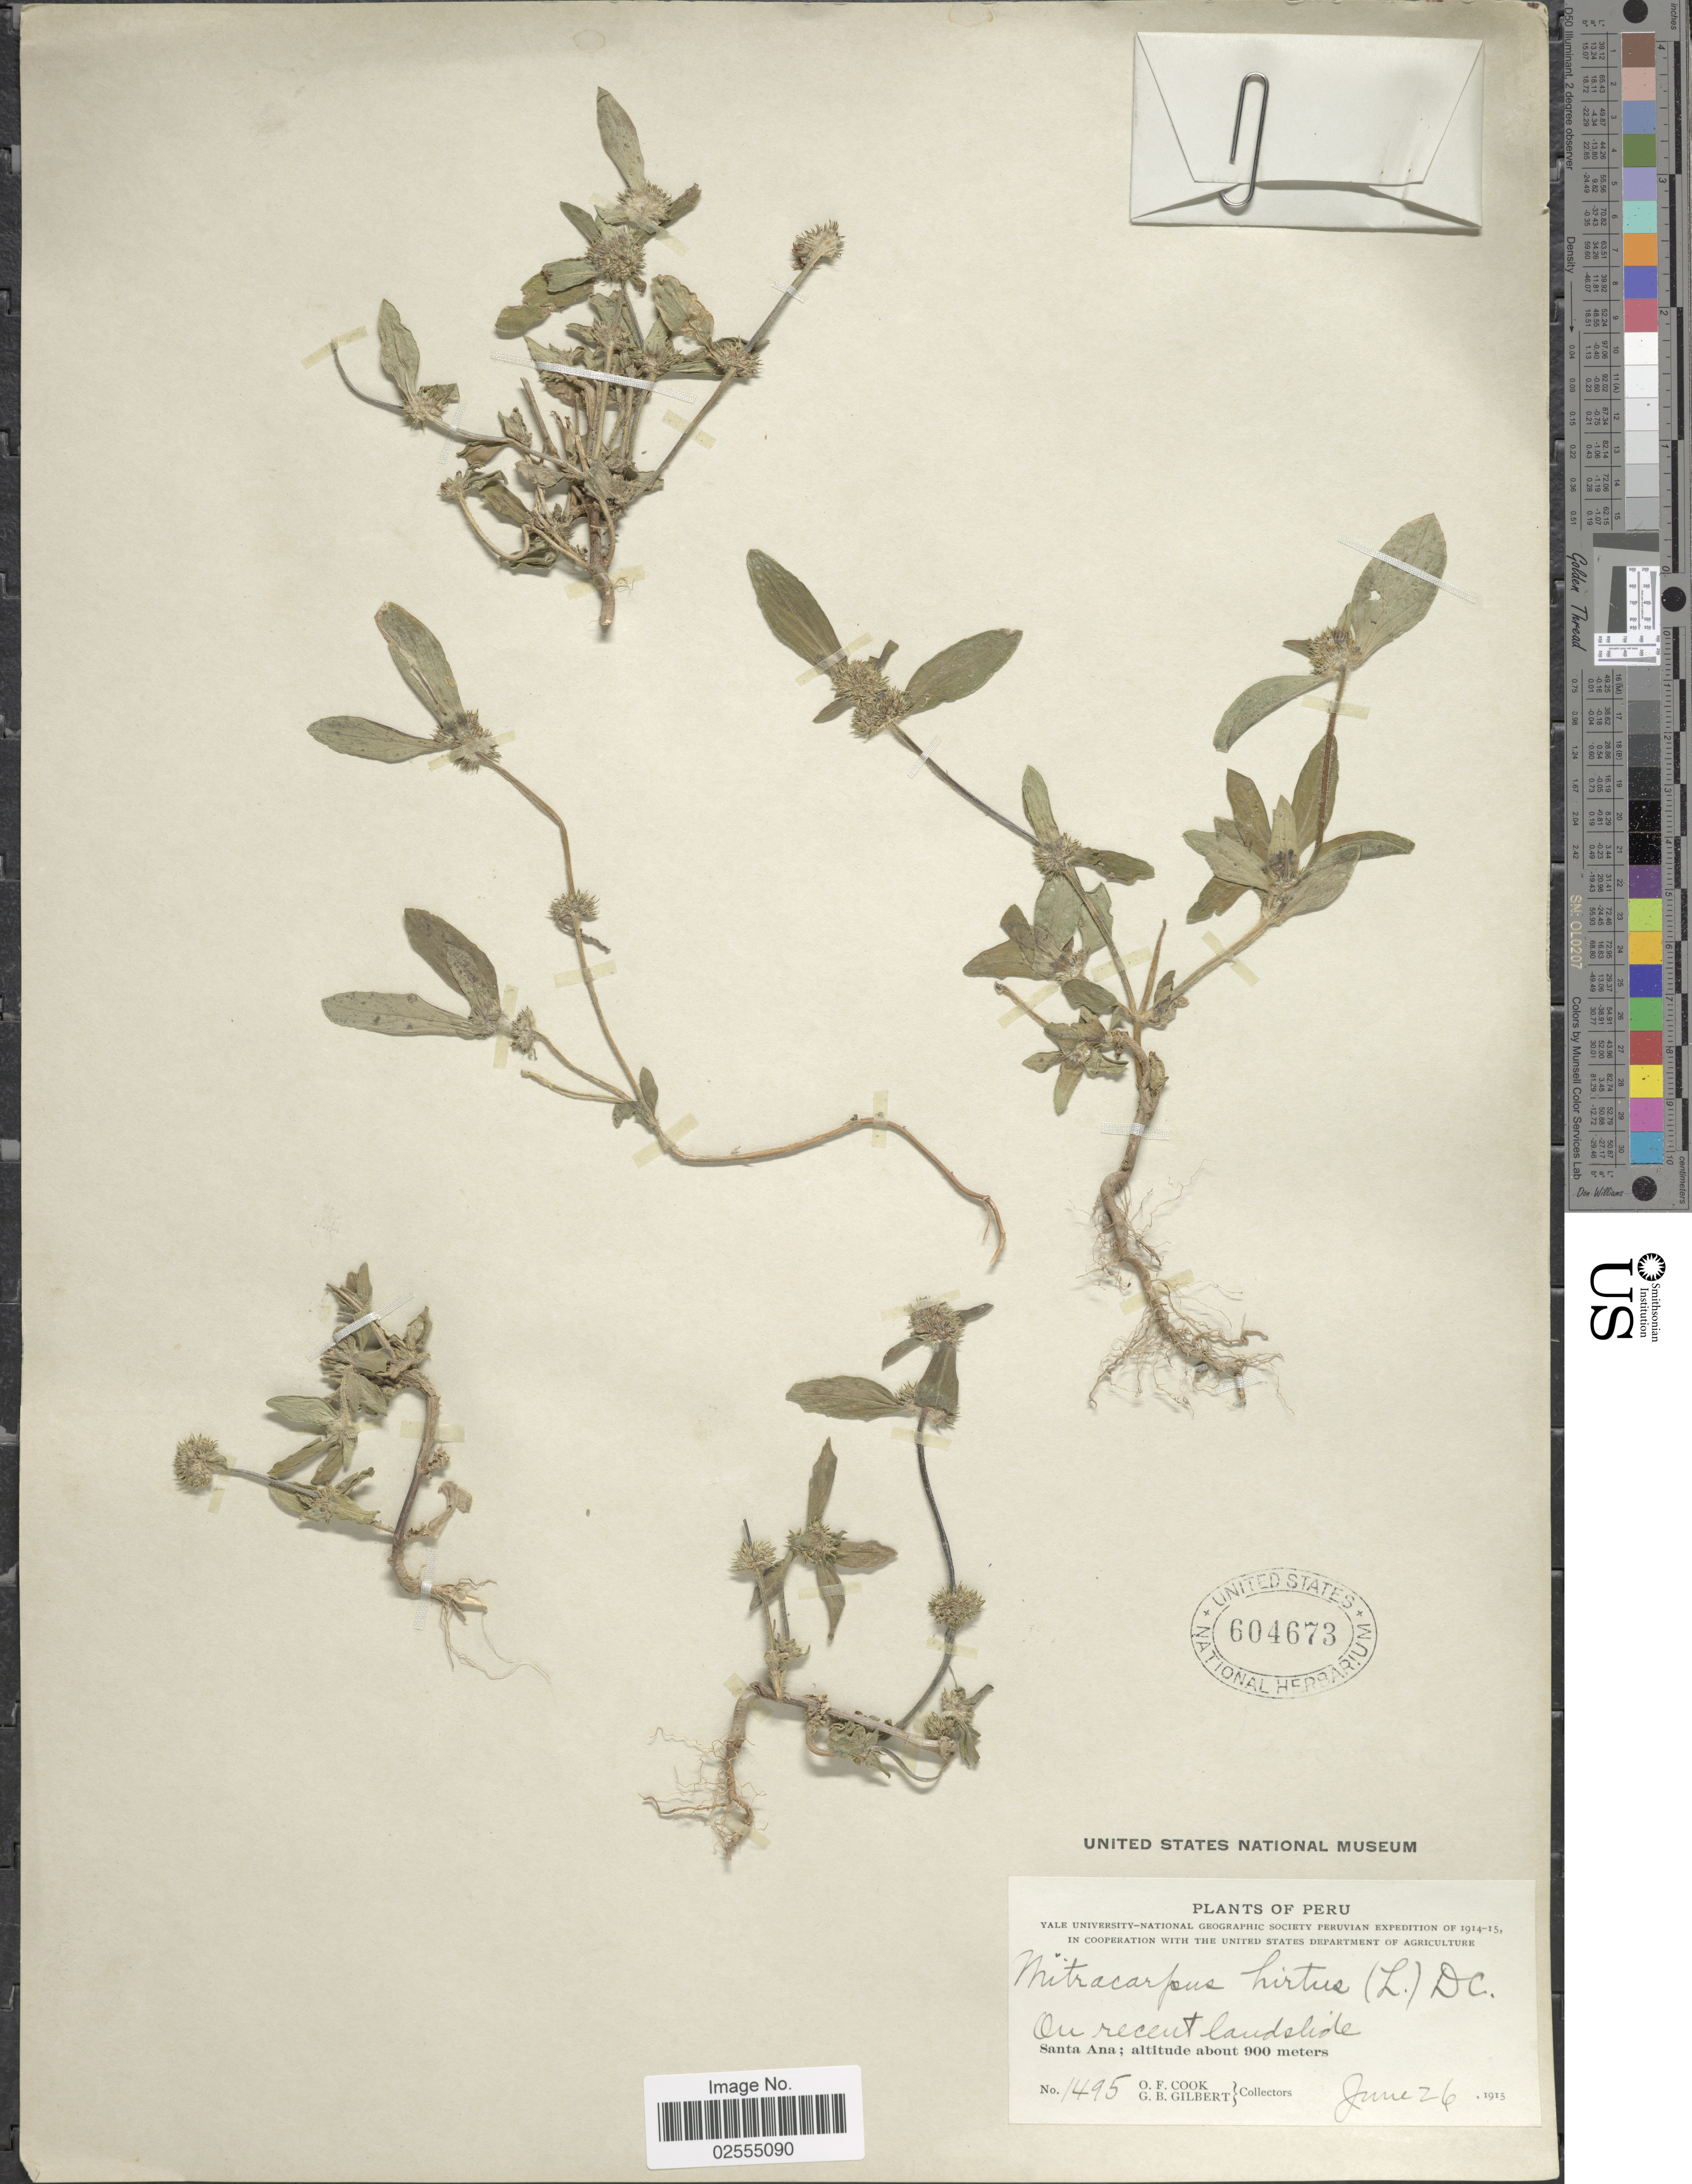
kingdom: Plantae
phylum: Tracheophyta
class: Magnoliopsida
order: Gentianales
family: Rubiaceae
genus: Mitracarpus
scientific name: Mitracarpus hirtus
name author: (L.) DC.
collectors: O. F. Cook & G. B. Gilbert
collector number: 1495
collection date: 1915-06-26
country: Peru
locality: Santa Ana, On recent landslide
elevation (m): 900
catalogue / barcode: US 604673